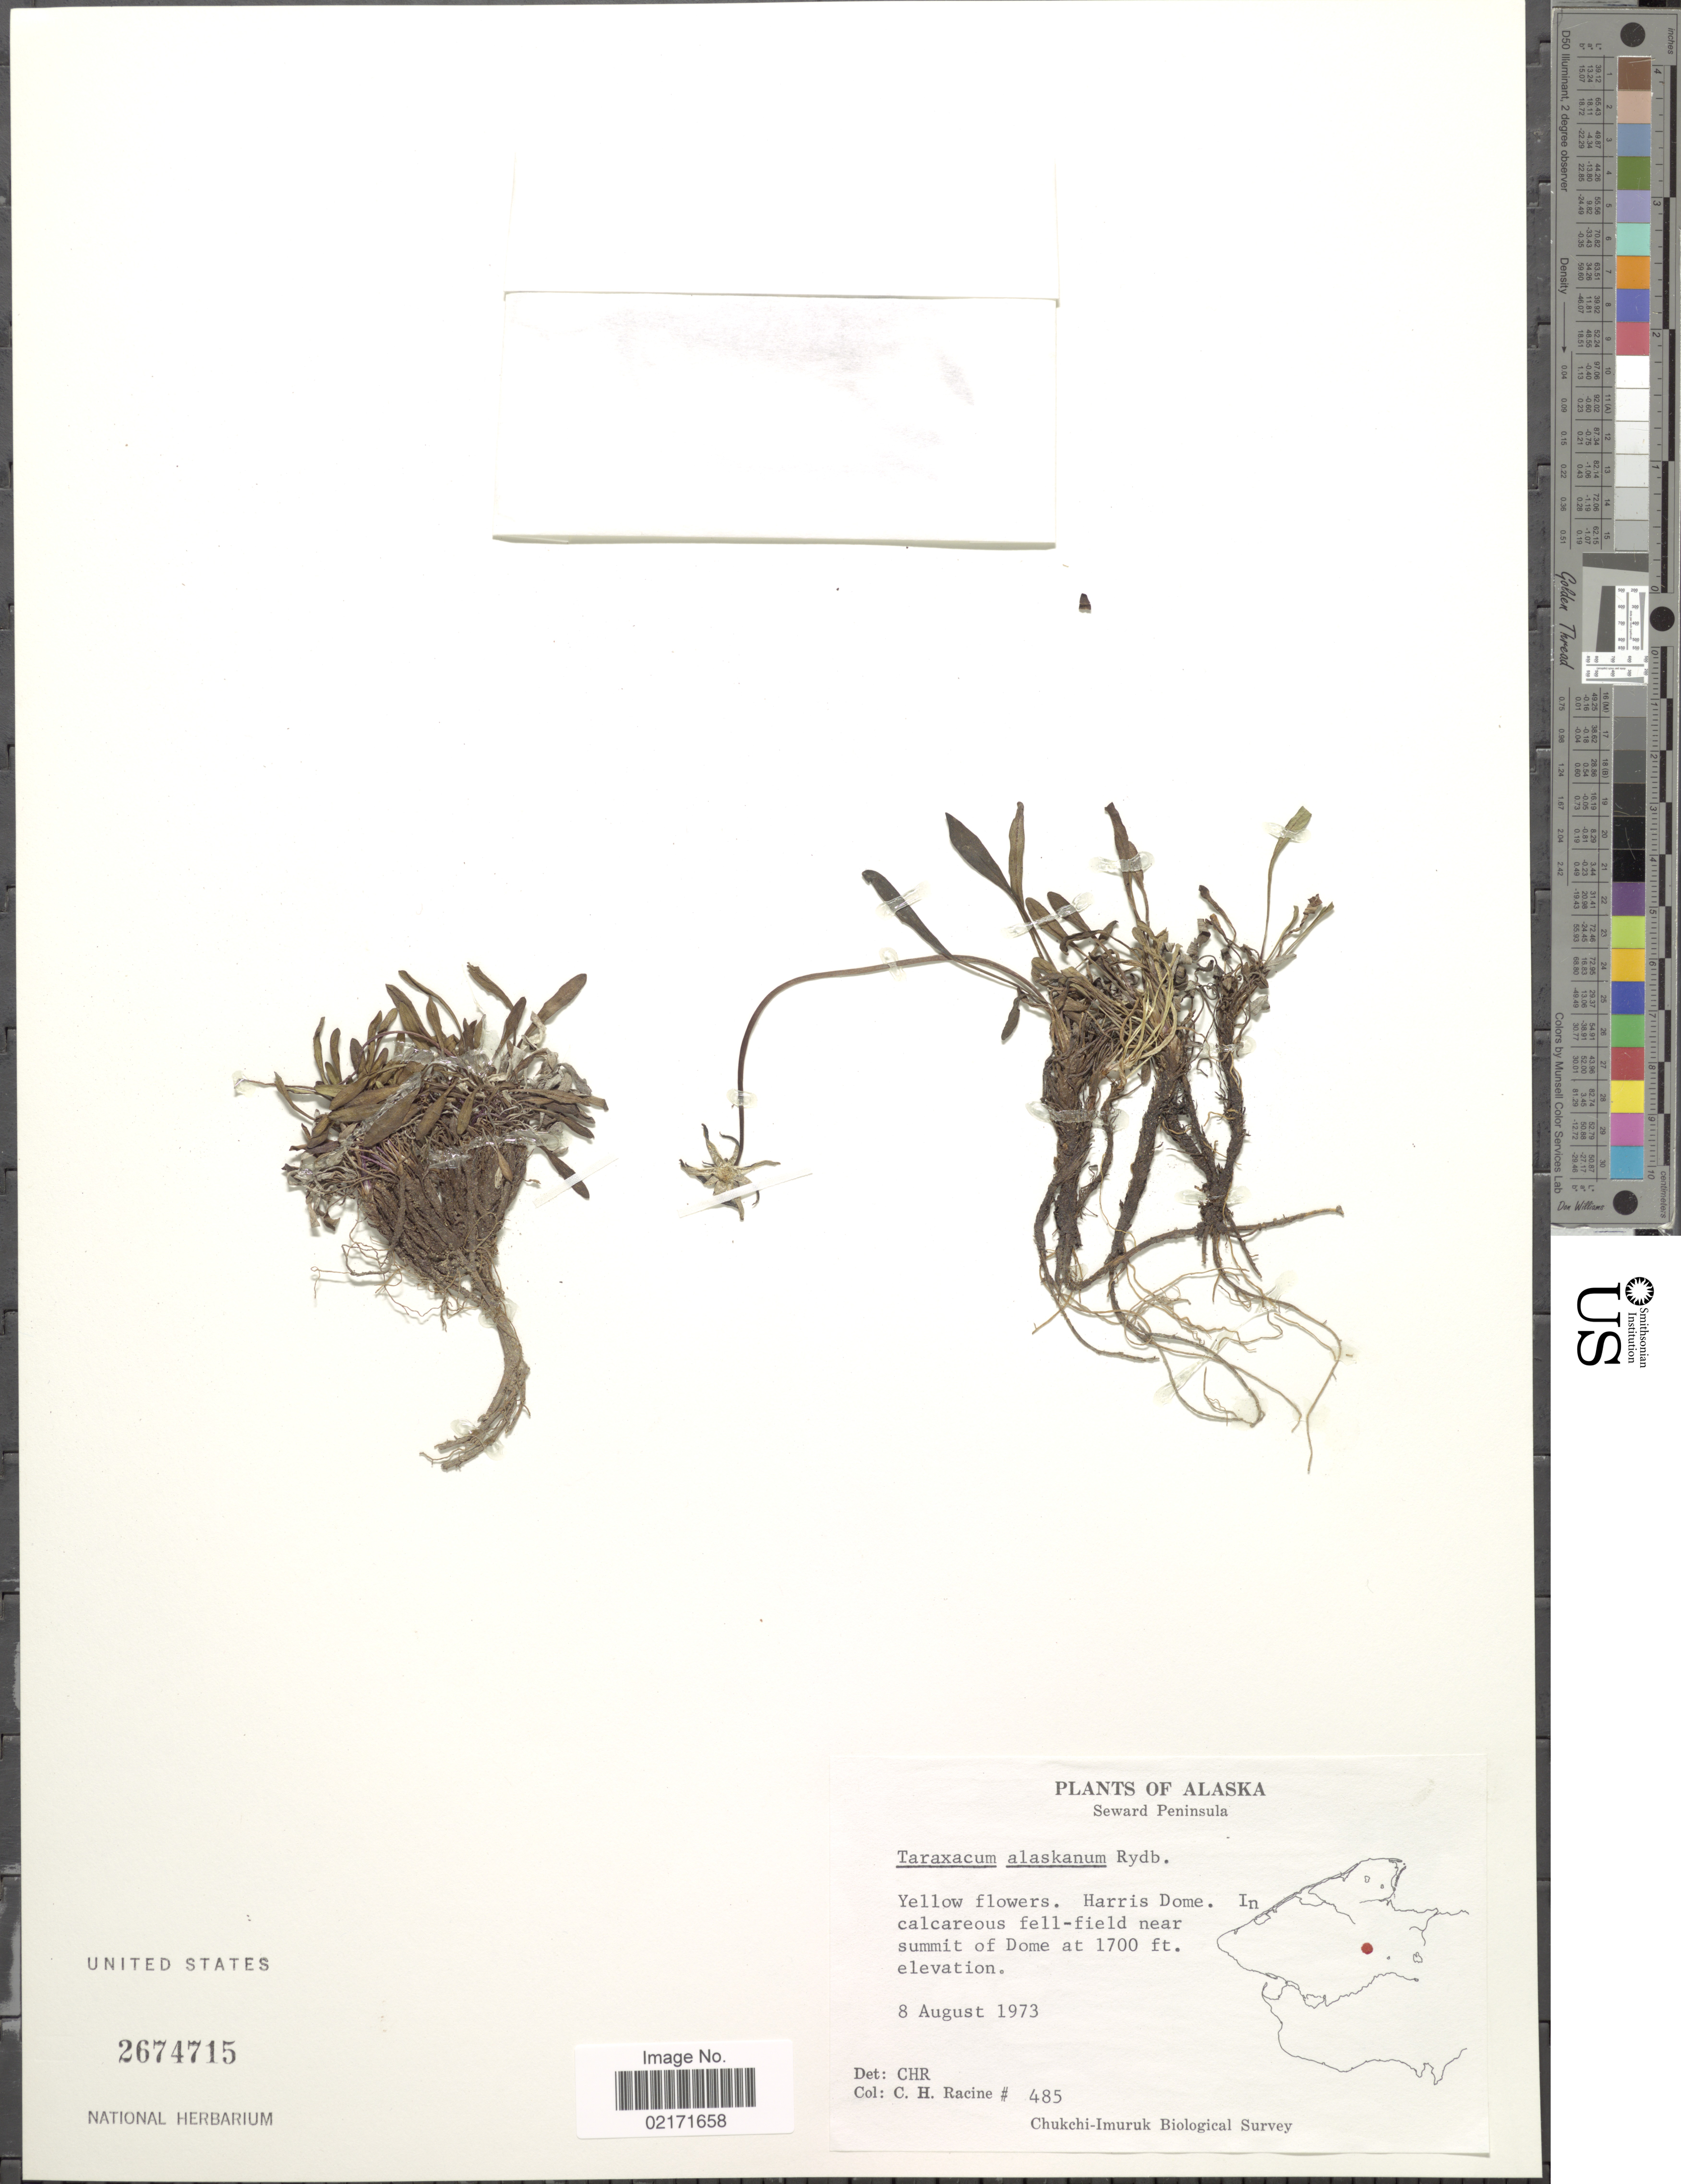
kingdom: Plantae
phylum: Tracheophyta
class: Magnoliopsida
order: Asterales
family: Asteraceae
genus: Taraxacum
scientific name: Taraxacum alaskanum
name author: Rydb.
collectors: C. Racine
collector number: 485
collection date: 1973-08-08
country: United States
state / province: Alaska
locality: Seward Peninsula. Harris Dome. In calcareous fell-field near summit of Dome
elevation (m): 518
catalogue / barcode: US 2674715